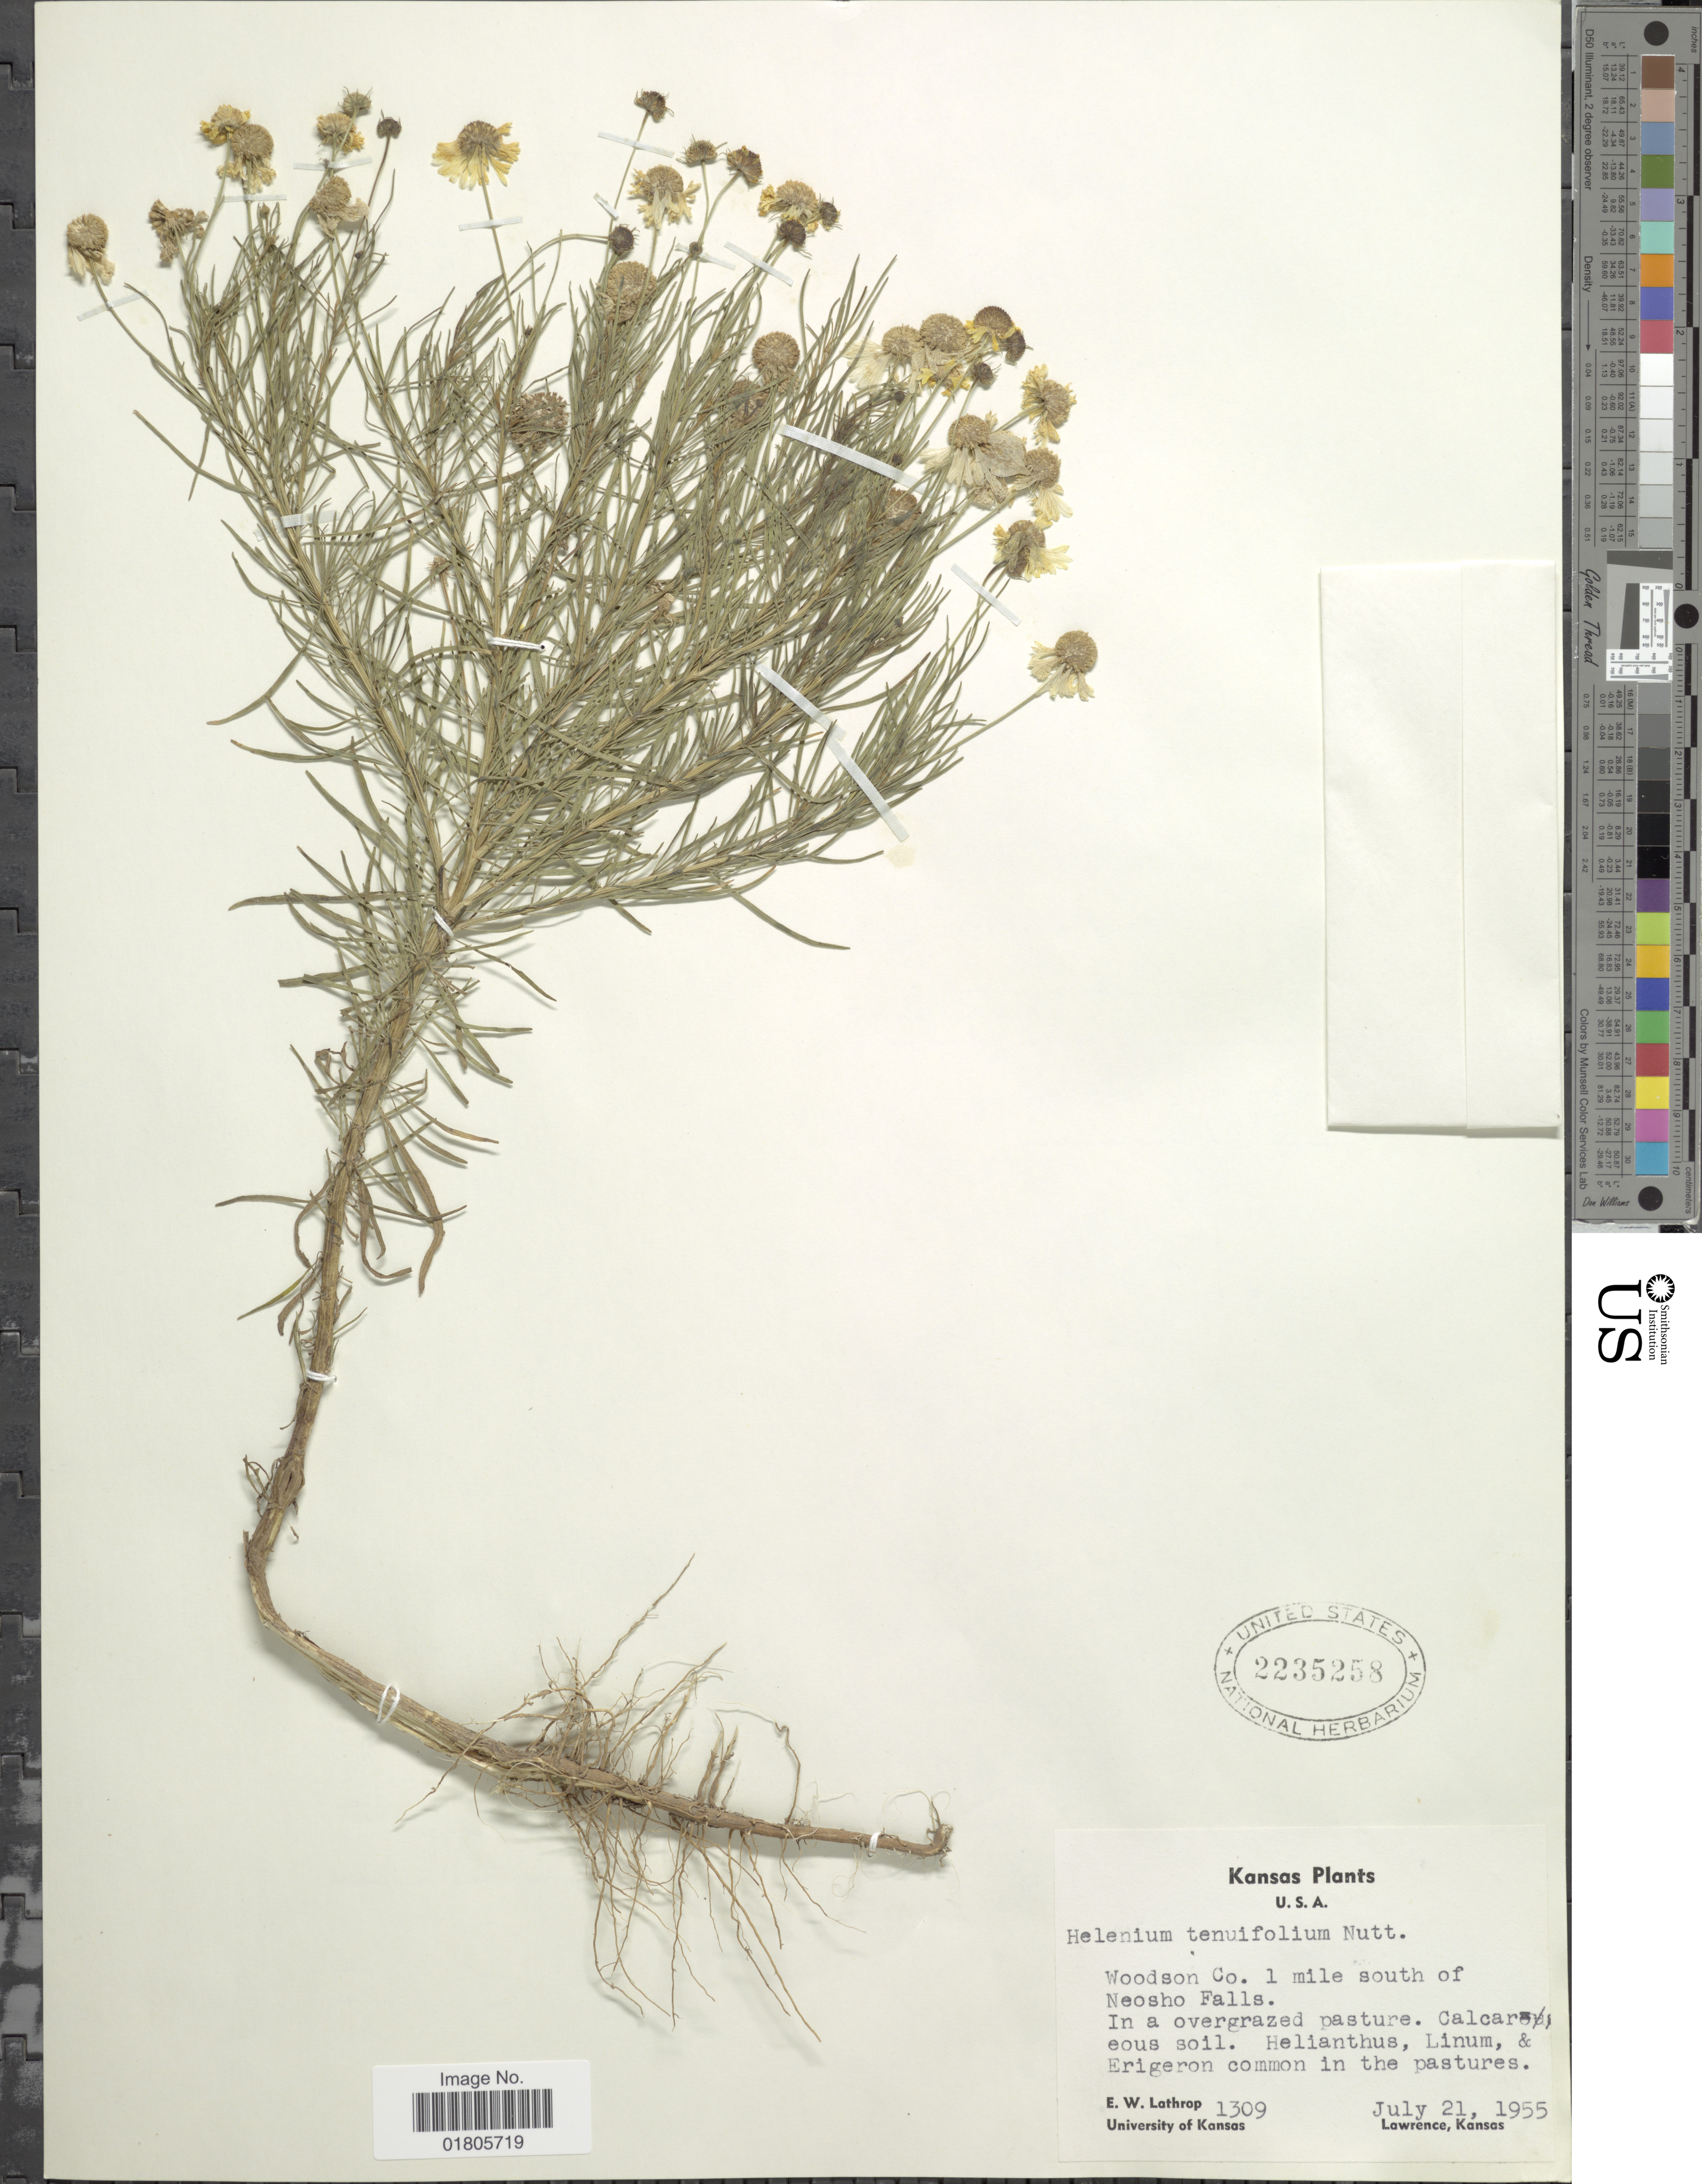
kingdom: Plantae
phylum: Tracheophyta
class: Magnoliopsida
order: Asterales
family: Asteraceae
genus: Helenium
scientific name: Helenium amarum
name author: (Raf.) H. Rock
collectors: E. W. Lathrop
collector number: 1309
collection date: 1955-07-21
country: United States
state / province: Kansas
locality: Woodson Co. 1 mile south of Neosho Falls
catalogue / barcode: US 2235258